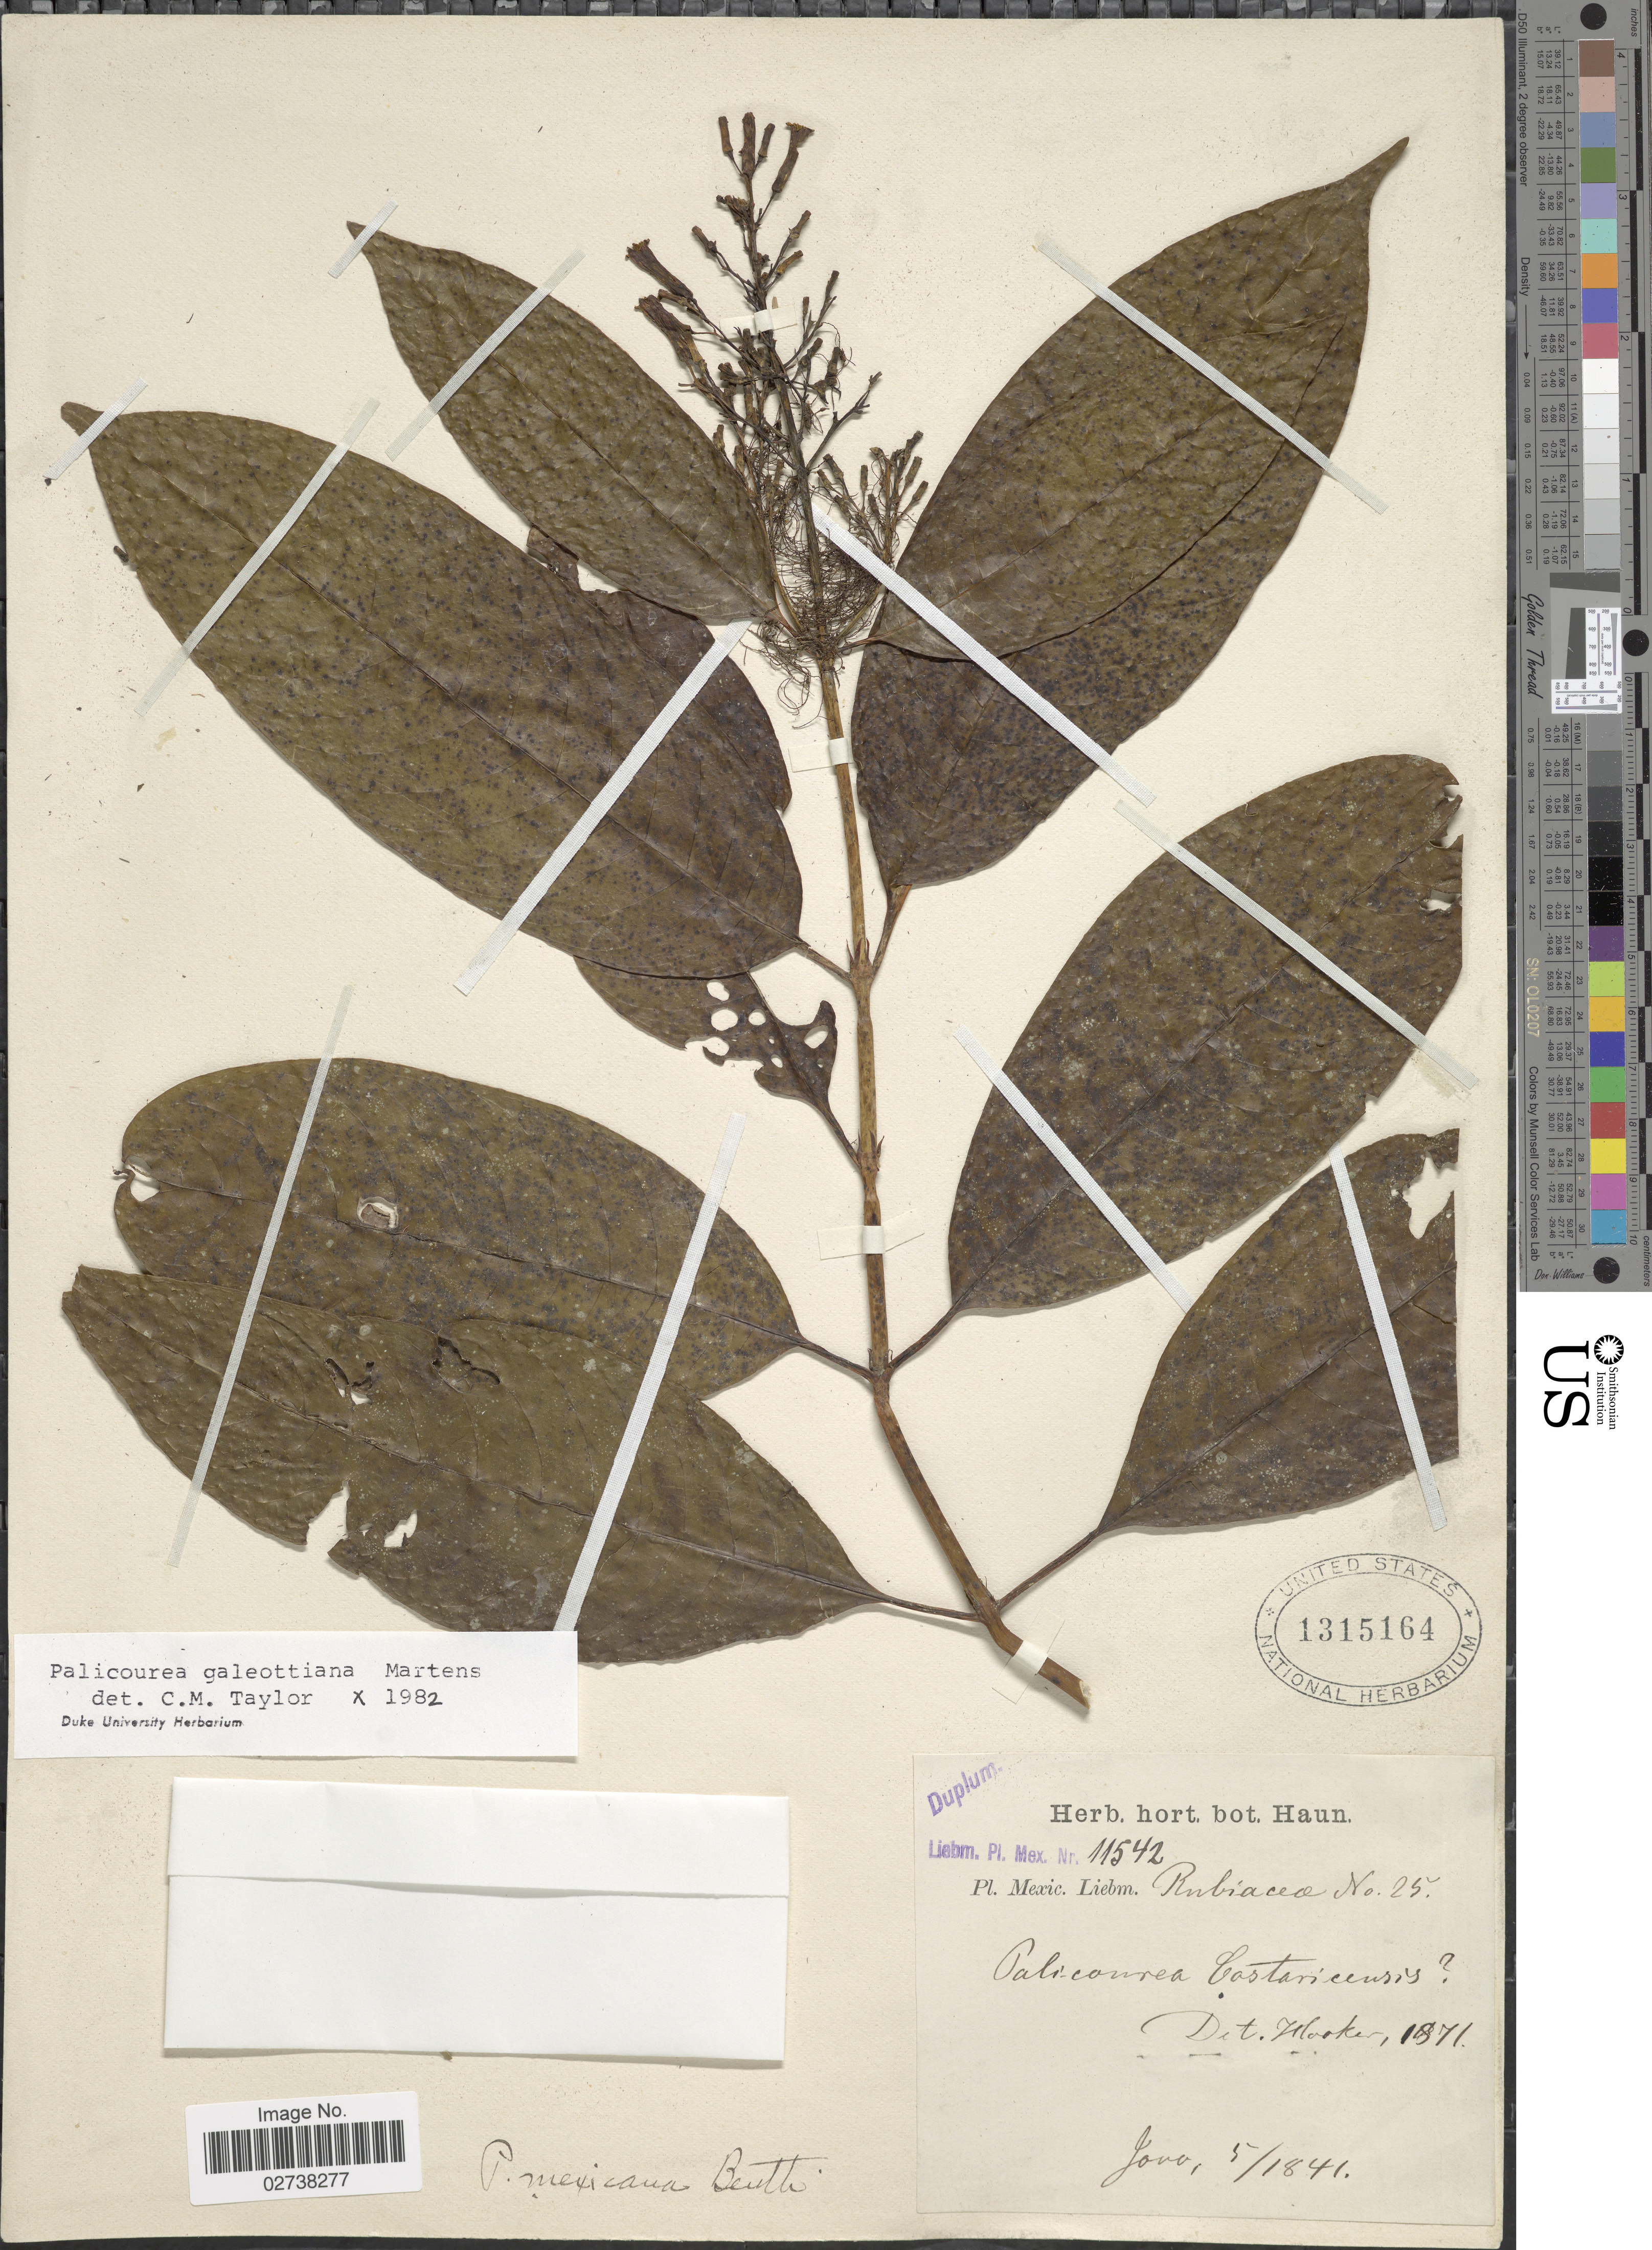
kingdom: Plantae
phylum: Tracheophyta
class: Magnoliopsida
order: Gentianales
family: Rubiaceae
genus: Palicourea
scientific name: Palicourea galeottiana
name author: M. Martens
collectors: Liebmann, --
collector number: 15542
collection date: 1841-05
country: Mexico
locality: Jovo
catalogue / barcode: US 1315164